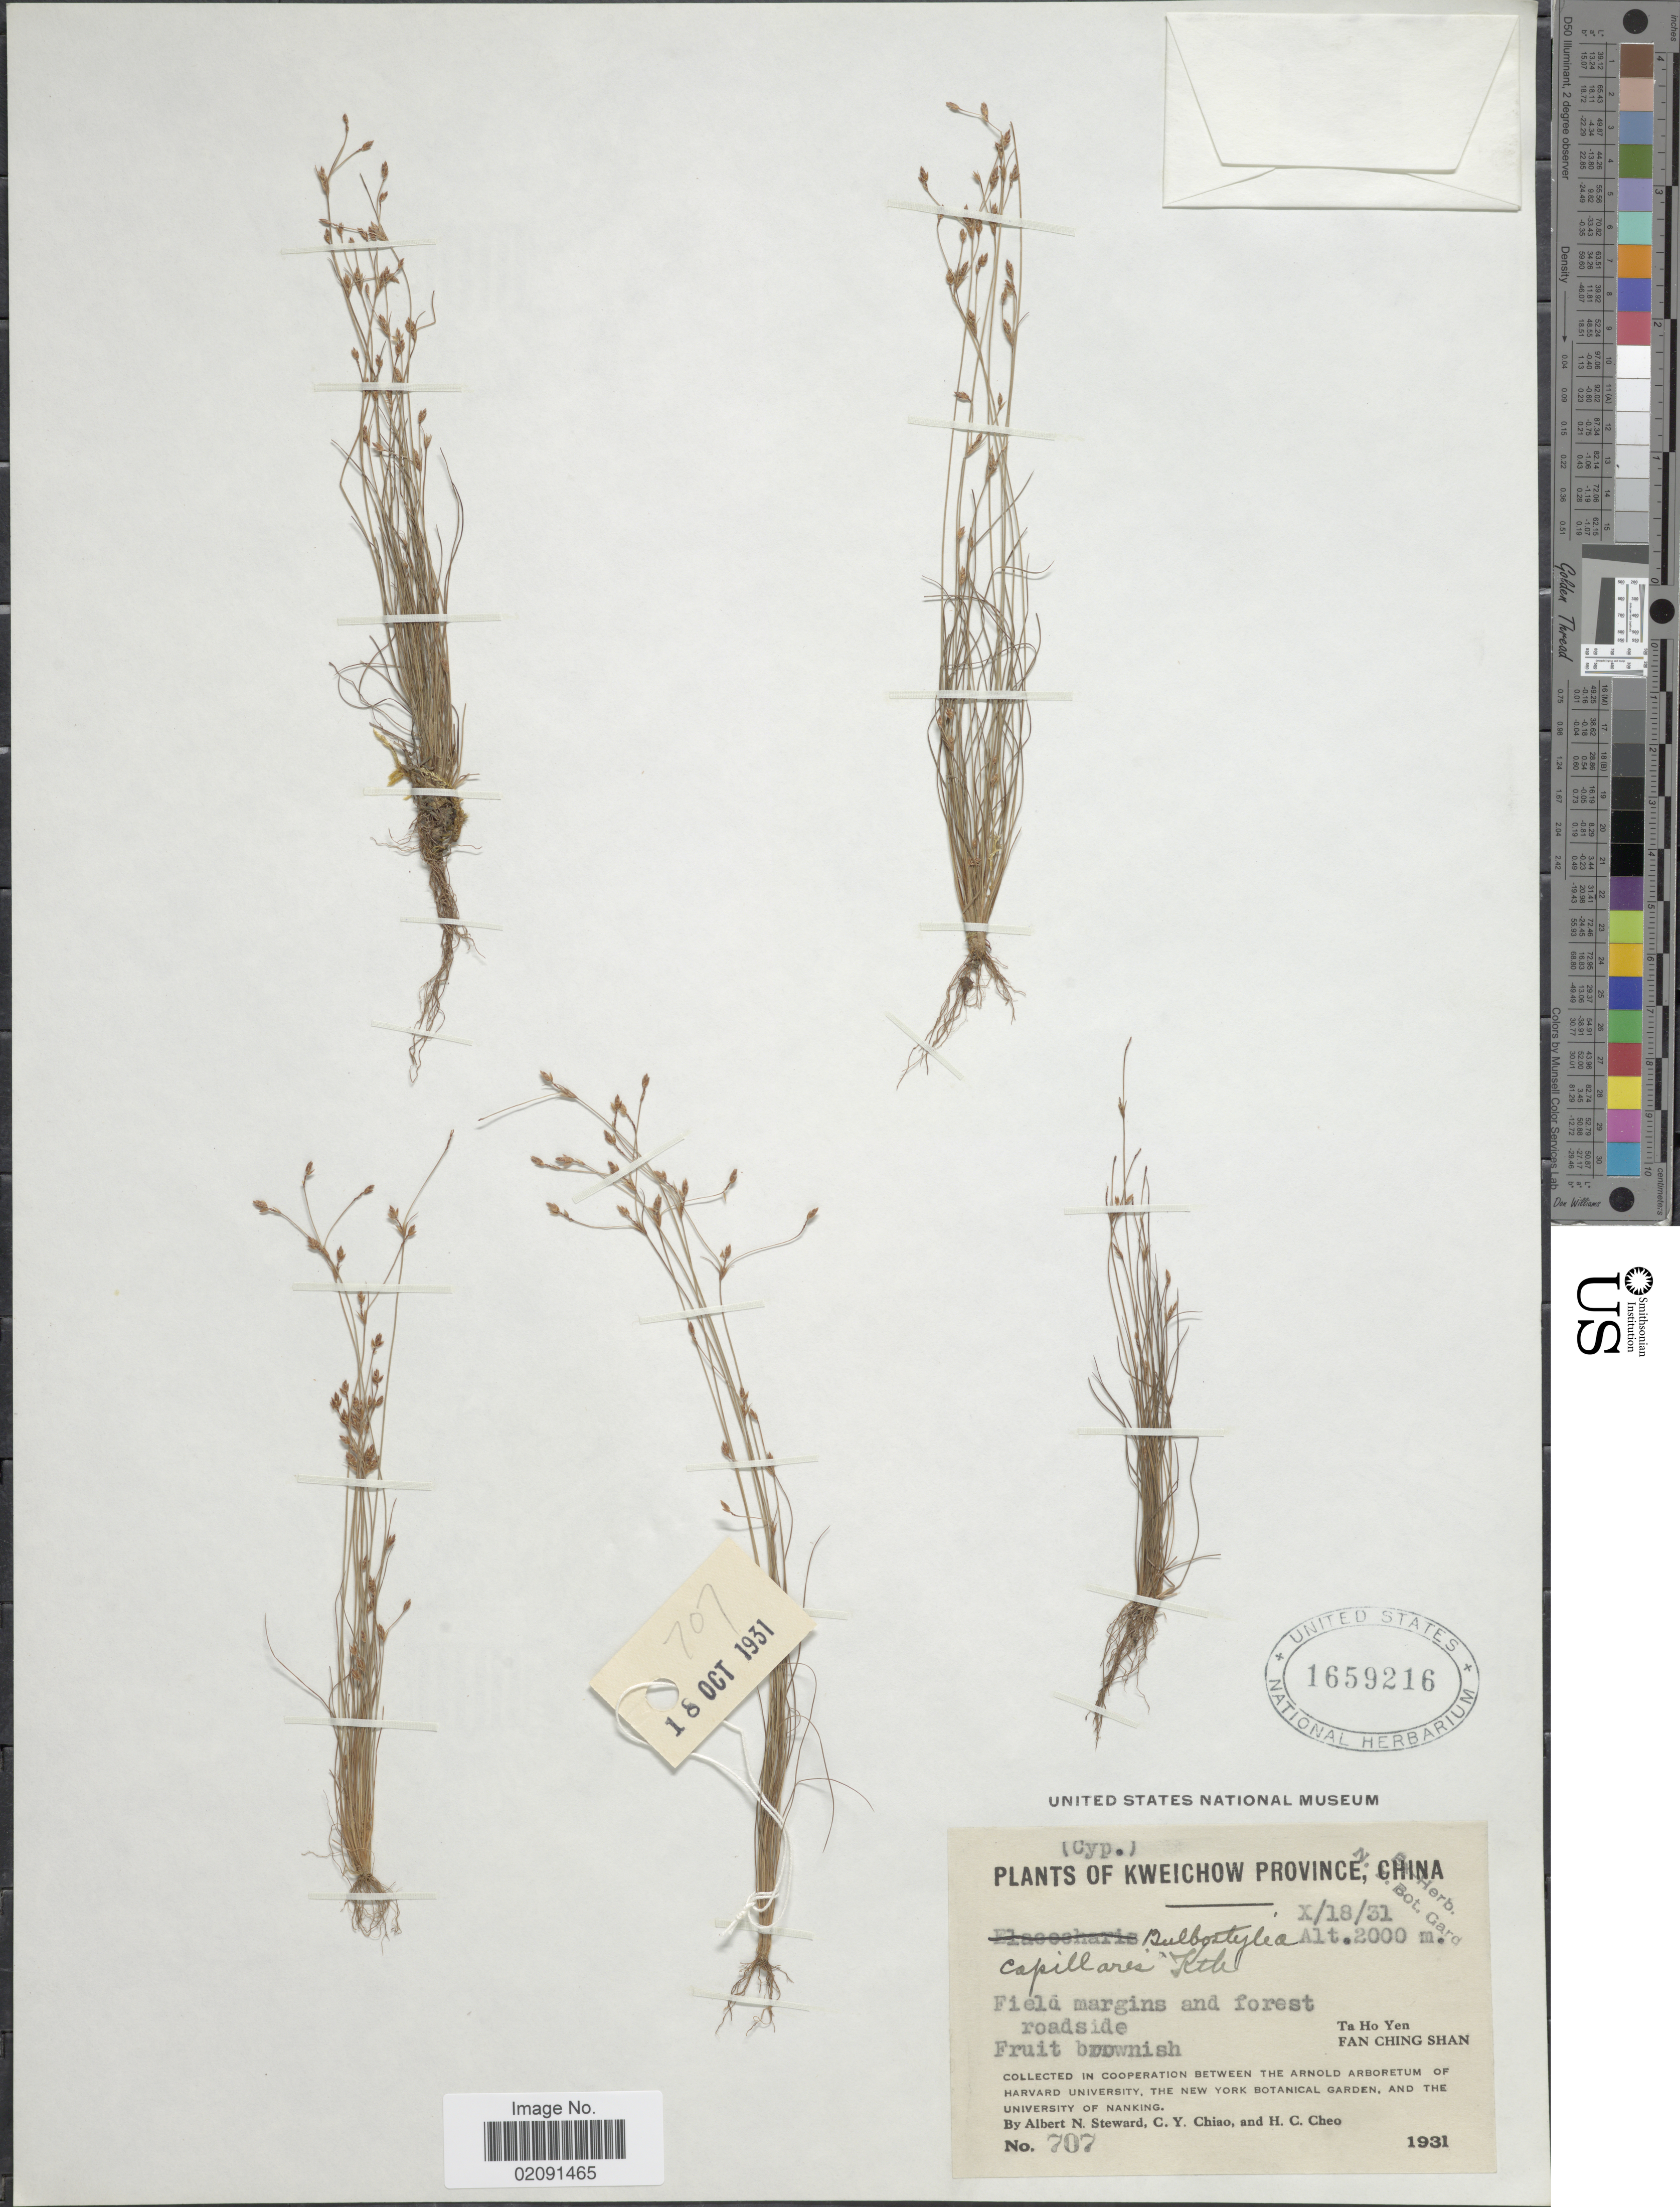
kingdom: Plantae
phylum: Tracheophyta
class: Liliopsida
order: Poales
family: Cyperaceae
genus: Bulbostylis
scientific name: Bulbostylis capillaris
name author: (L.) Kunth ex C.B. Clarke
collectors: A. N. Steward, C. Y. Chiao & H. Cheo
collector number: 707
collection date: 1931-10-18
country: China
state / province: Guizhou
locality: Kweichow Province, field margins and forest roadside, Ta Ho Yen, Fan Ching Shan.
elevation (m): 2000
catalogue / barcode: US 1659216